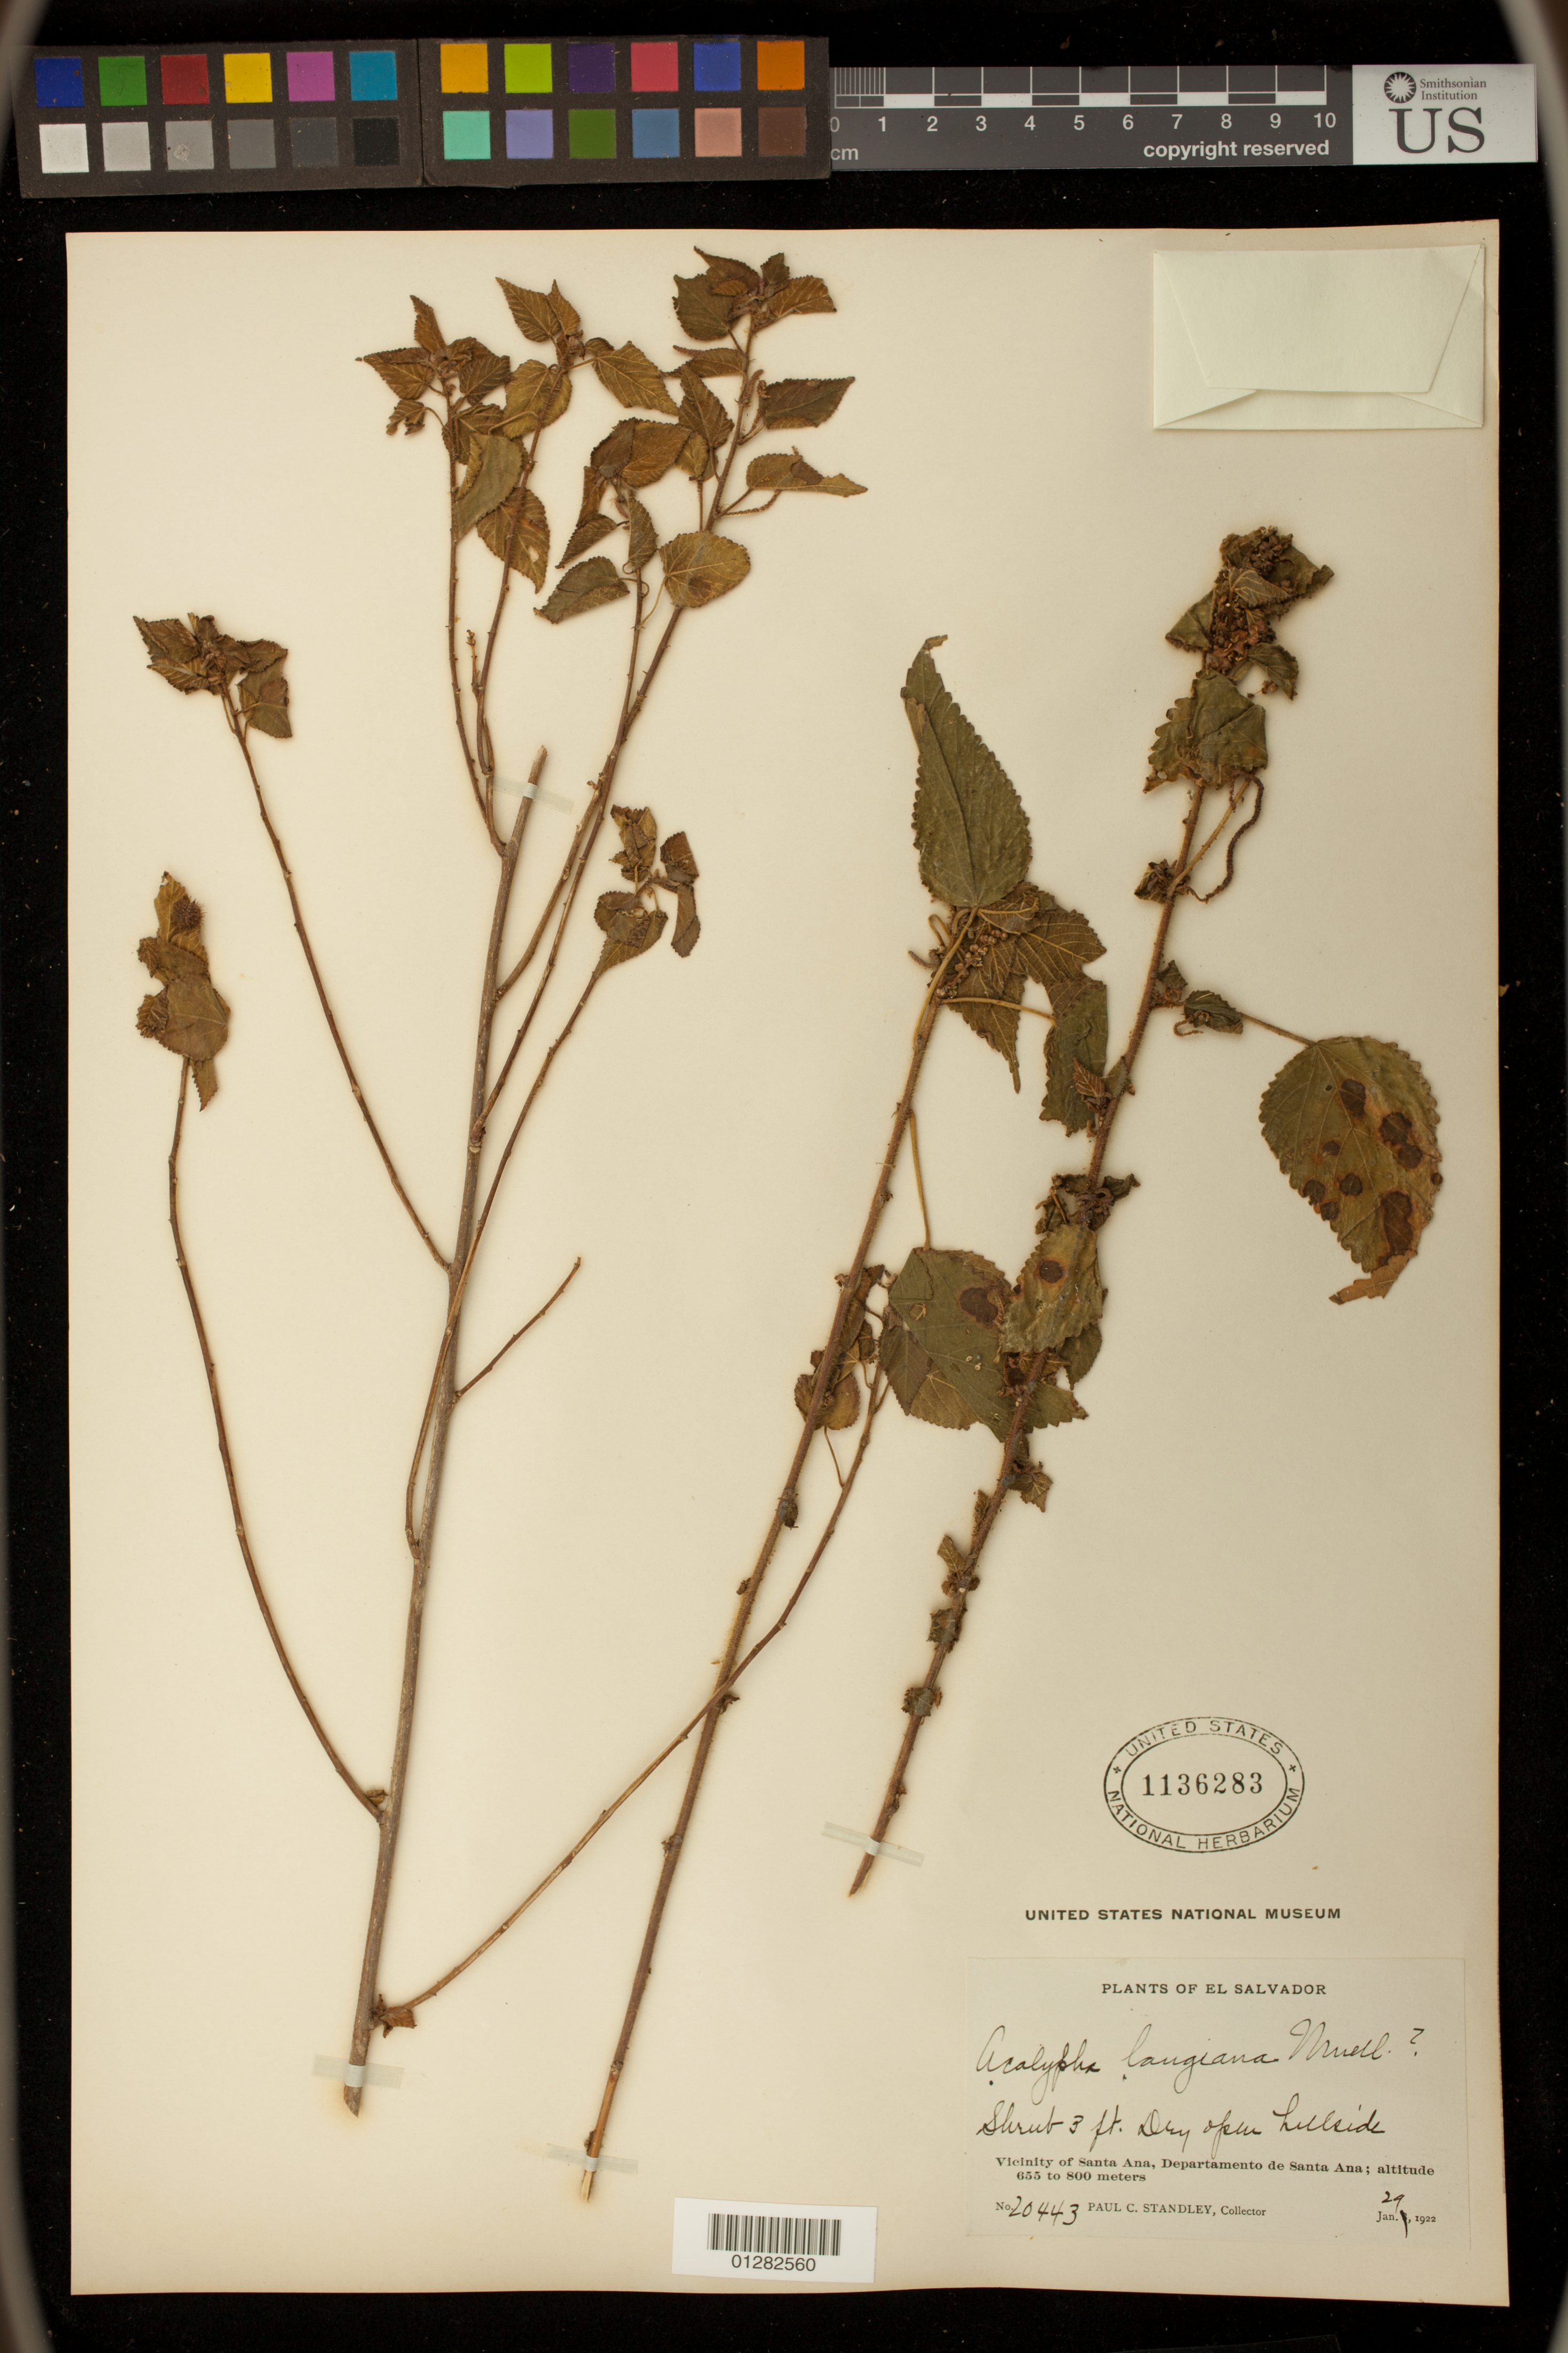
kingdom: Plantae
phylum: Tracheophyta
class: Magnoliopsida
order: Malpighiales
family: Euphorbiaceae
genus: Acalypha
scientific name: Acalypha subviscida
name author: S. Watson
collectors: E. Matuda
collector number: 20443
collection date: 1922-01-29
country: El Salvador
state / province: Santa Ana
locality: Vicinity of Santa Ana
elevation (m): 655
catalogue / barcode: US 1136283